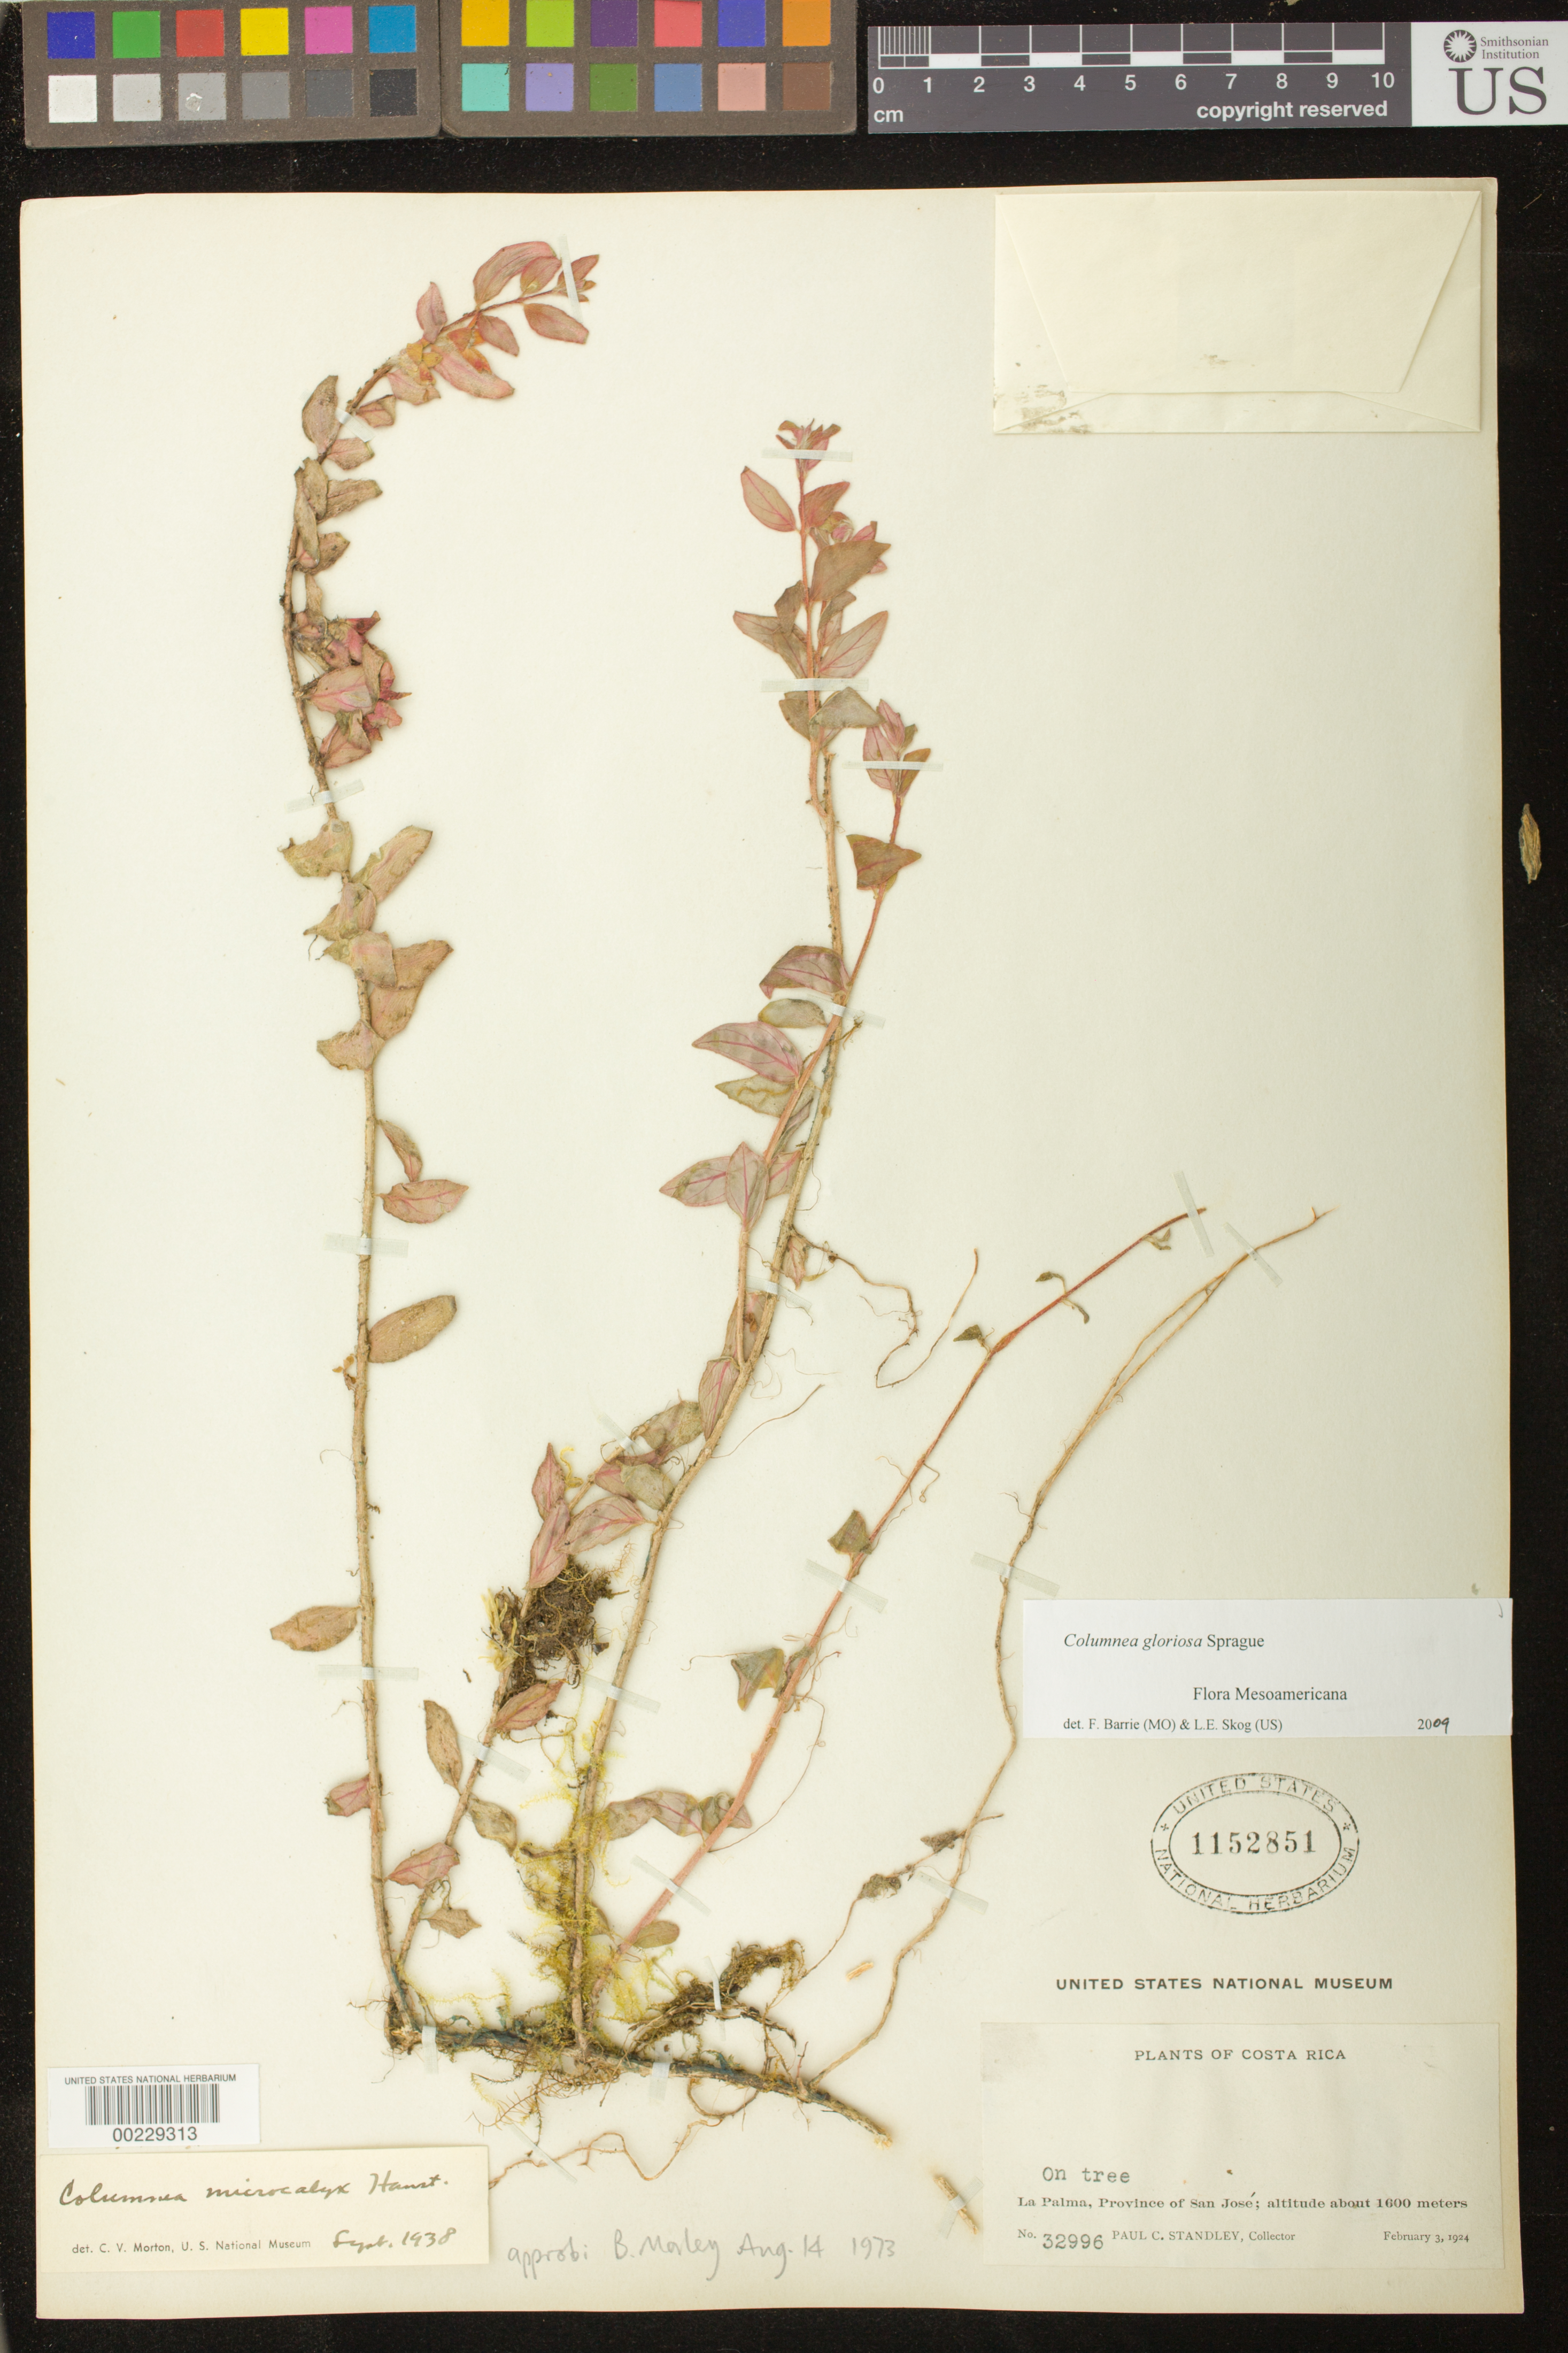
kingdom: Plantae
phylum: Tracheophyta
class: Magnoliopsida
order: Lamiales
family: Gesneriaceae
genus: Columnea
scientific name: Columnea gloriosa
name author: Sprague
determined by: Barrie, F. R.; Skog, Laurence E.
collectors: P. C. Standley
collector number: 32996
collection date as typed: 03 Feb 1924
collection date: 1924-02-03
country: Costa Rica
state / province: San José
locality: La Palma, Province of San José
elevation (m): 1600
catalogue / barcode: US 1152851